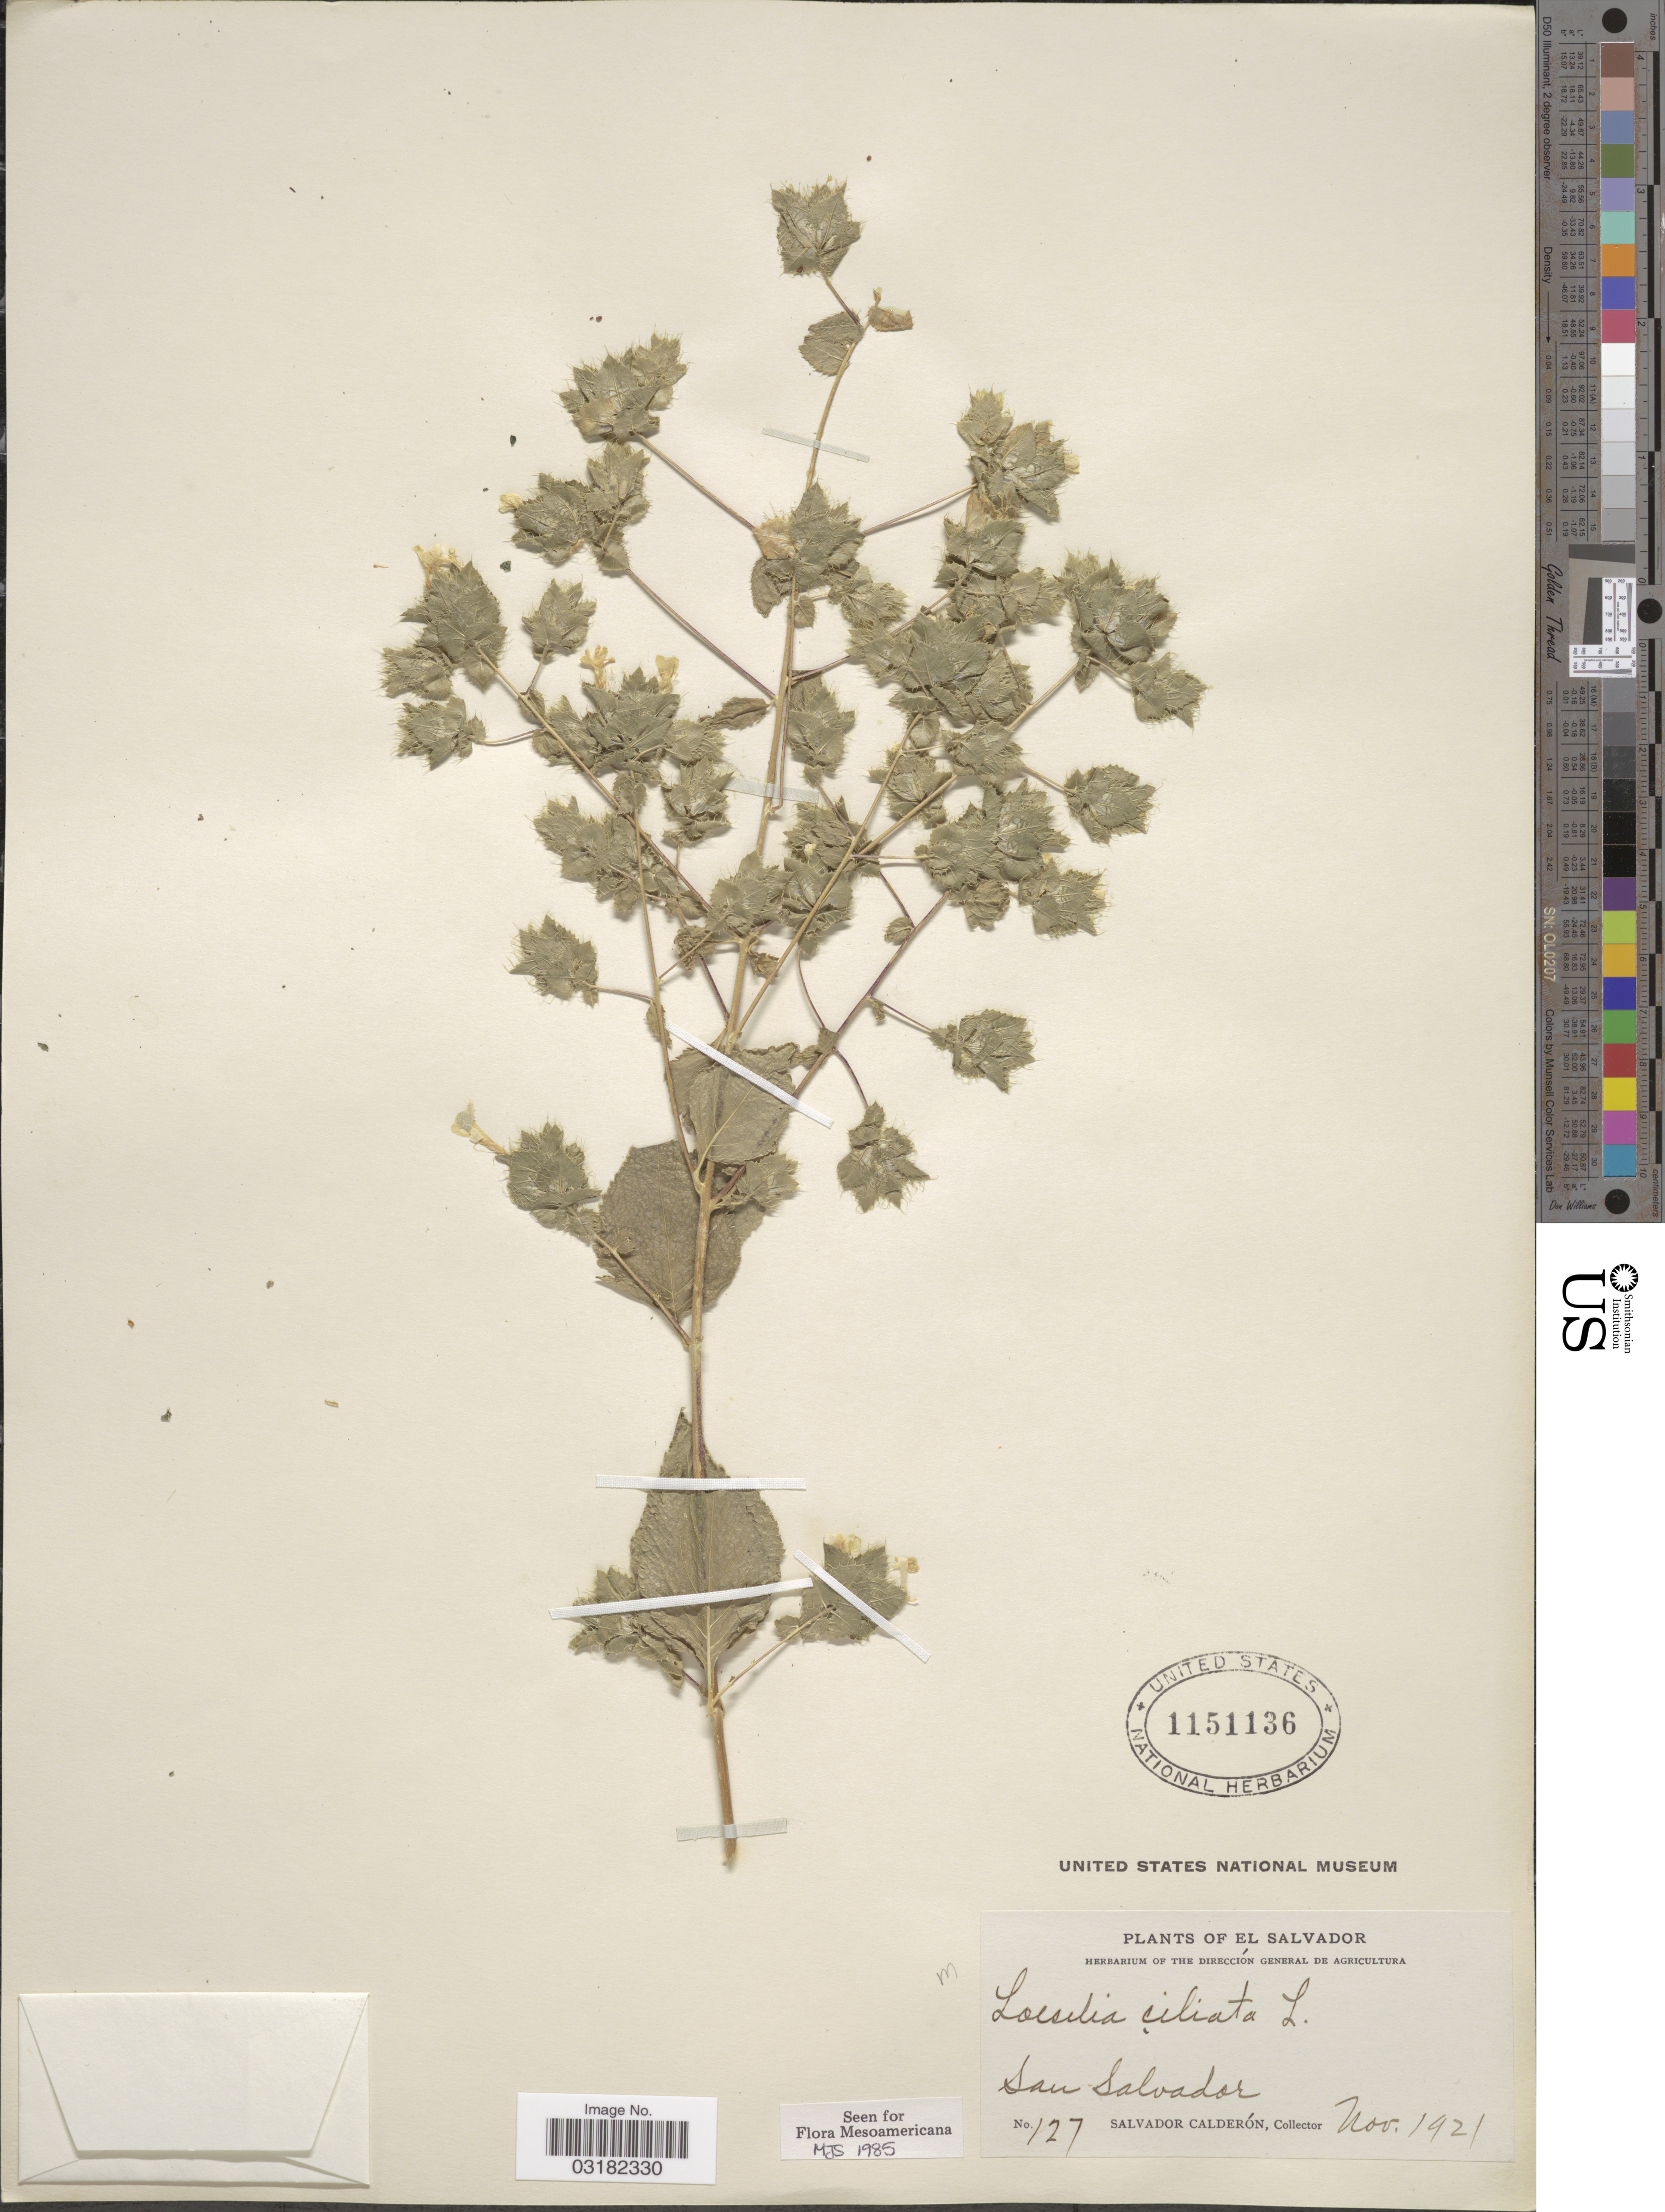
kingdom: Plantae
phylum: Tracheophyta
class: Magnoliopsida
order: Ericales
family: Polemoniaceae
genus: Loeselia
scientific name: Loeselia ciliata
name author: L.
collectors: S. Calderón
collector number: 127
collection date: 1921-11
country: El Salvador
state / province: San Salvador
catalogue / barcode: US 1151136